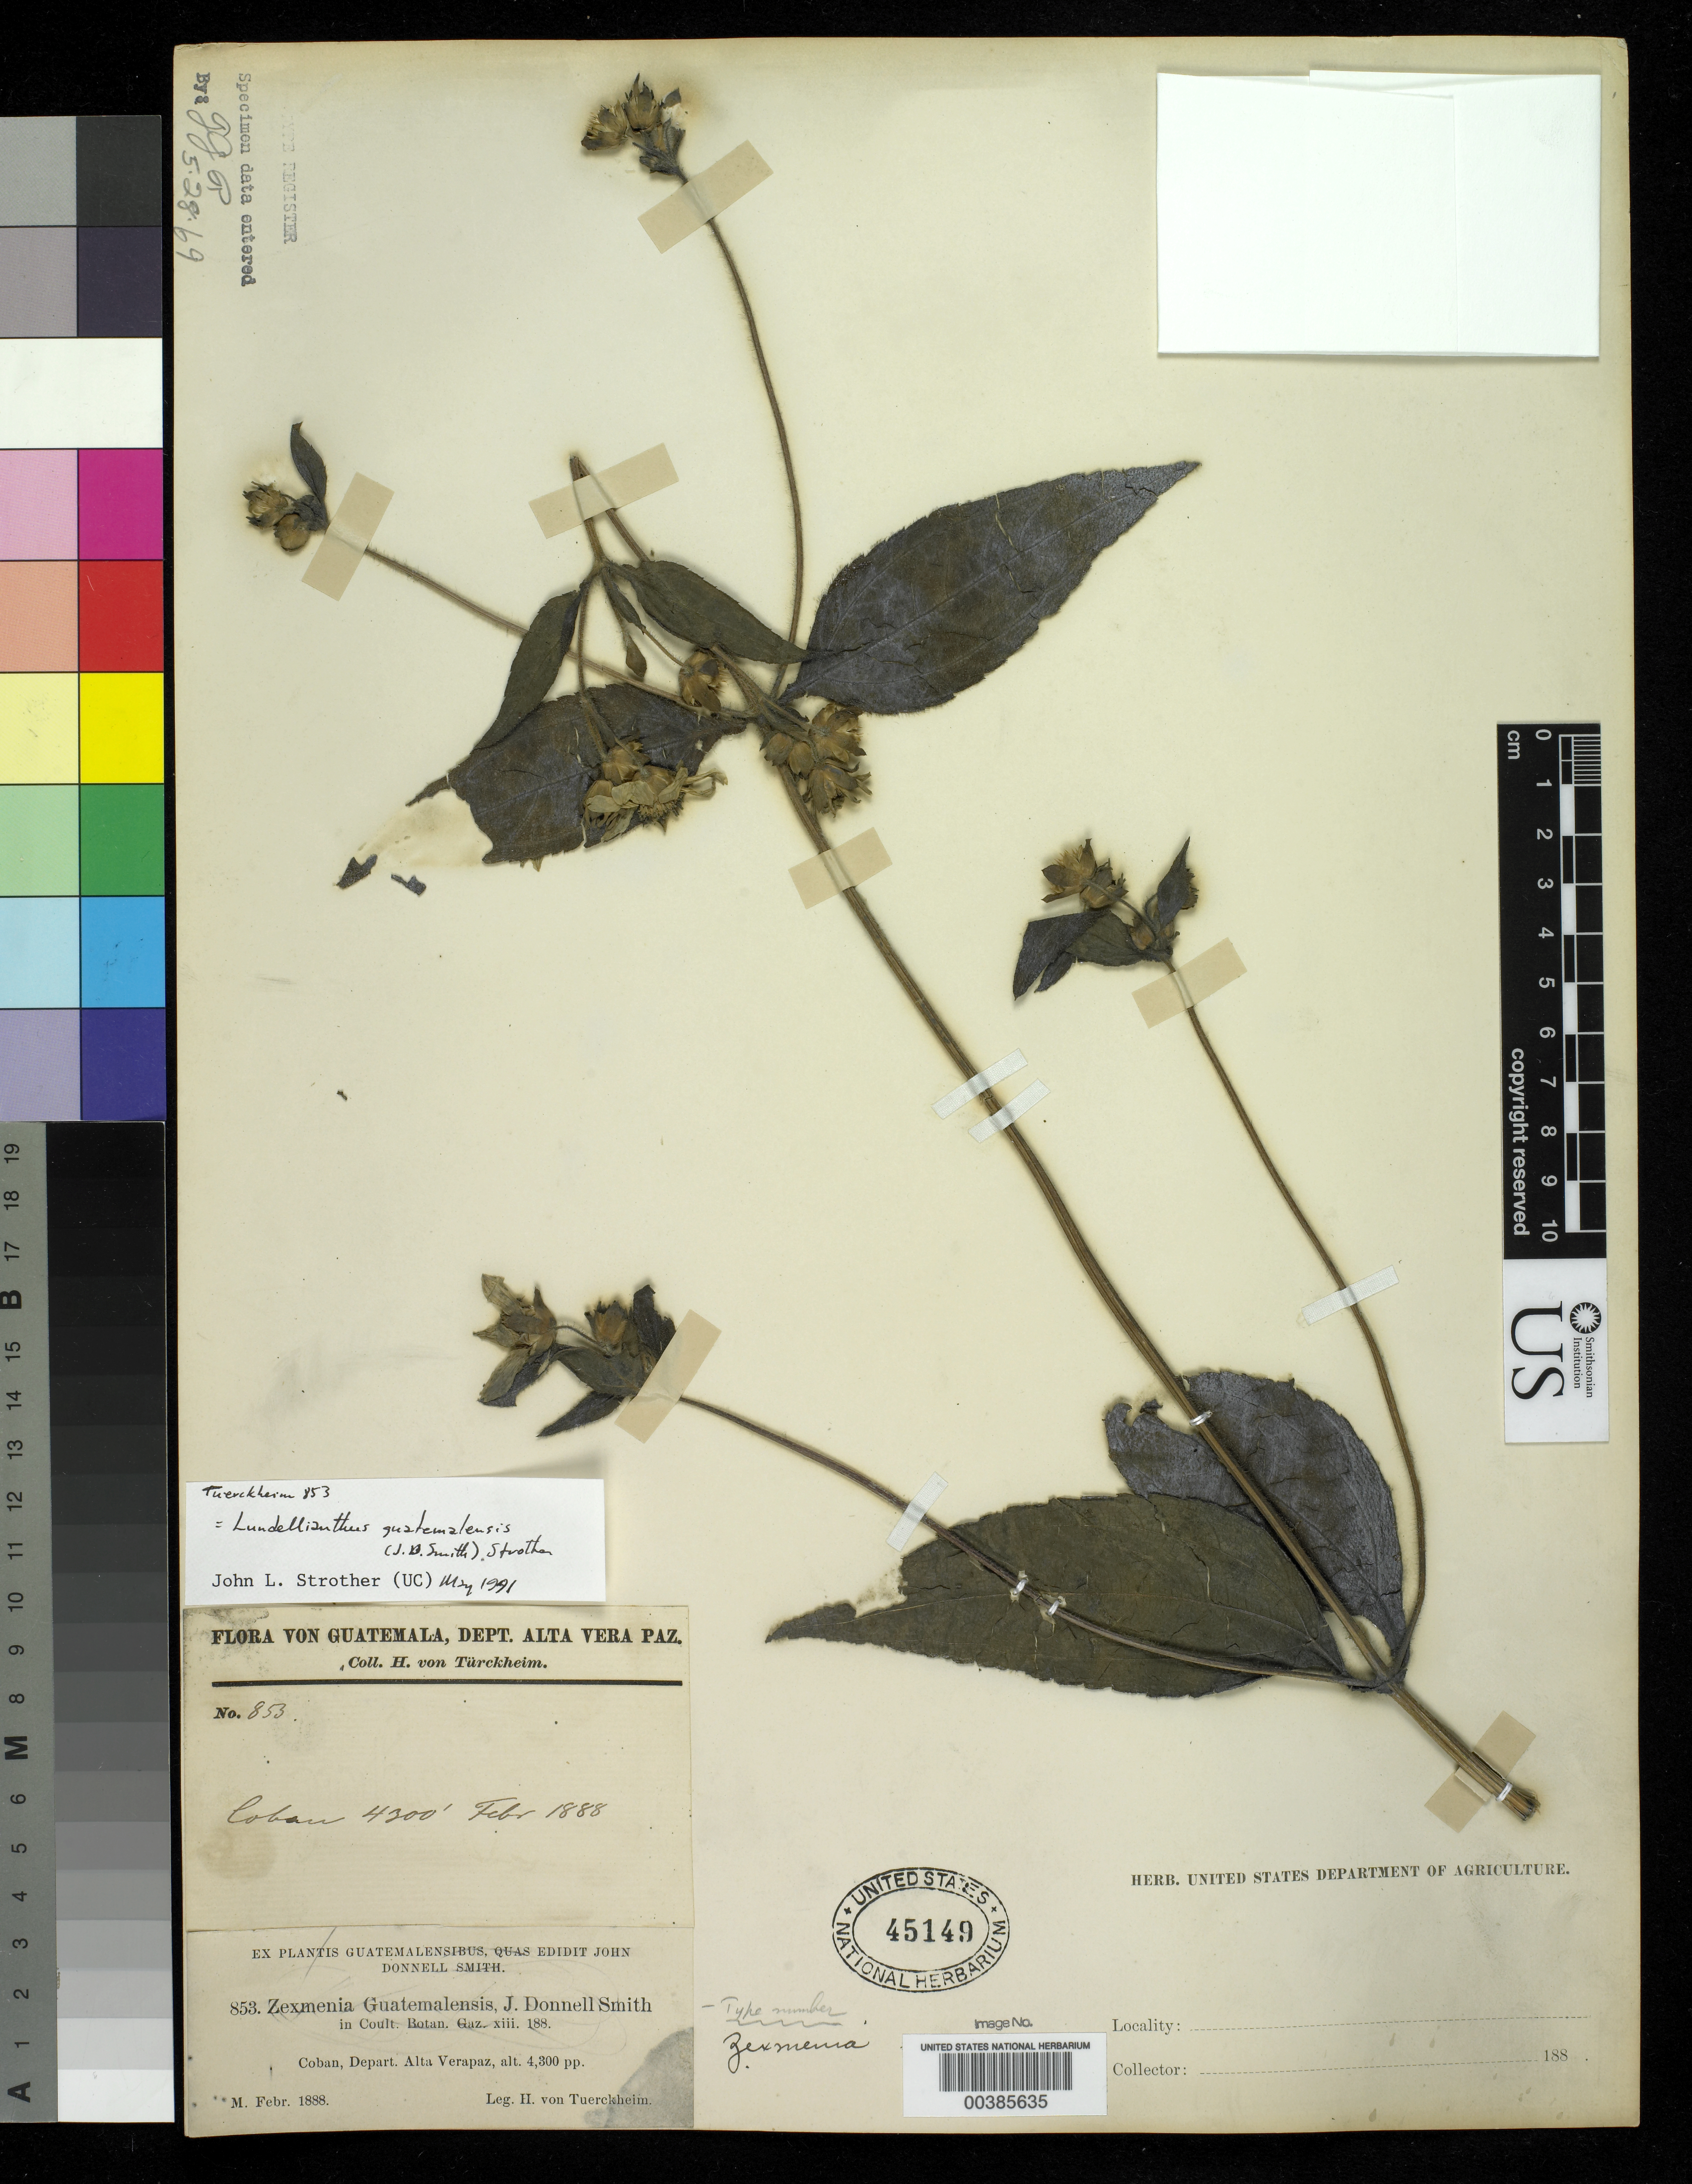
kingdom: Plantae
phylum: Tracheophyta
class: Magnoliopsida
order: Asterales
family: Asteraceae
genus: Zexmenia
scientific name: Zexmenia guatemalensis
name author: Donn. Sm.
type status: Type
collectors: H. von Türckheim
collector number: J.D.S. 853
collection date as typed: Feb 1888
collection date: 1888-02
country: Guatemala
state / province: Alta Verapaz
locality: Cobán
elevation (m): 1311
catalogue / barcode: US 45149